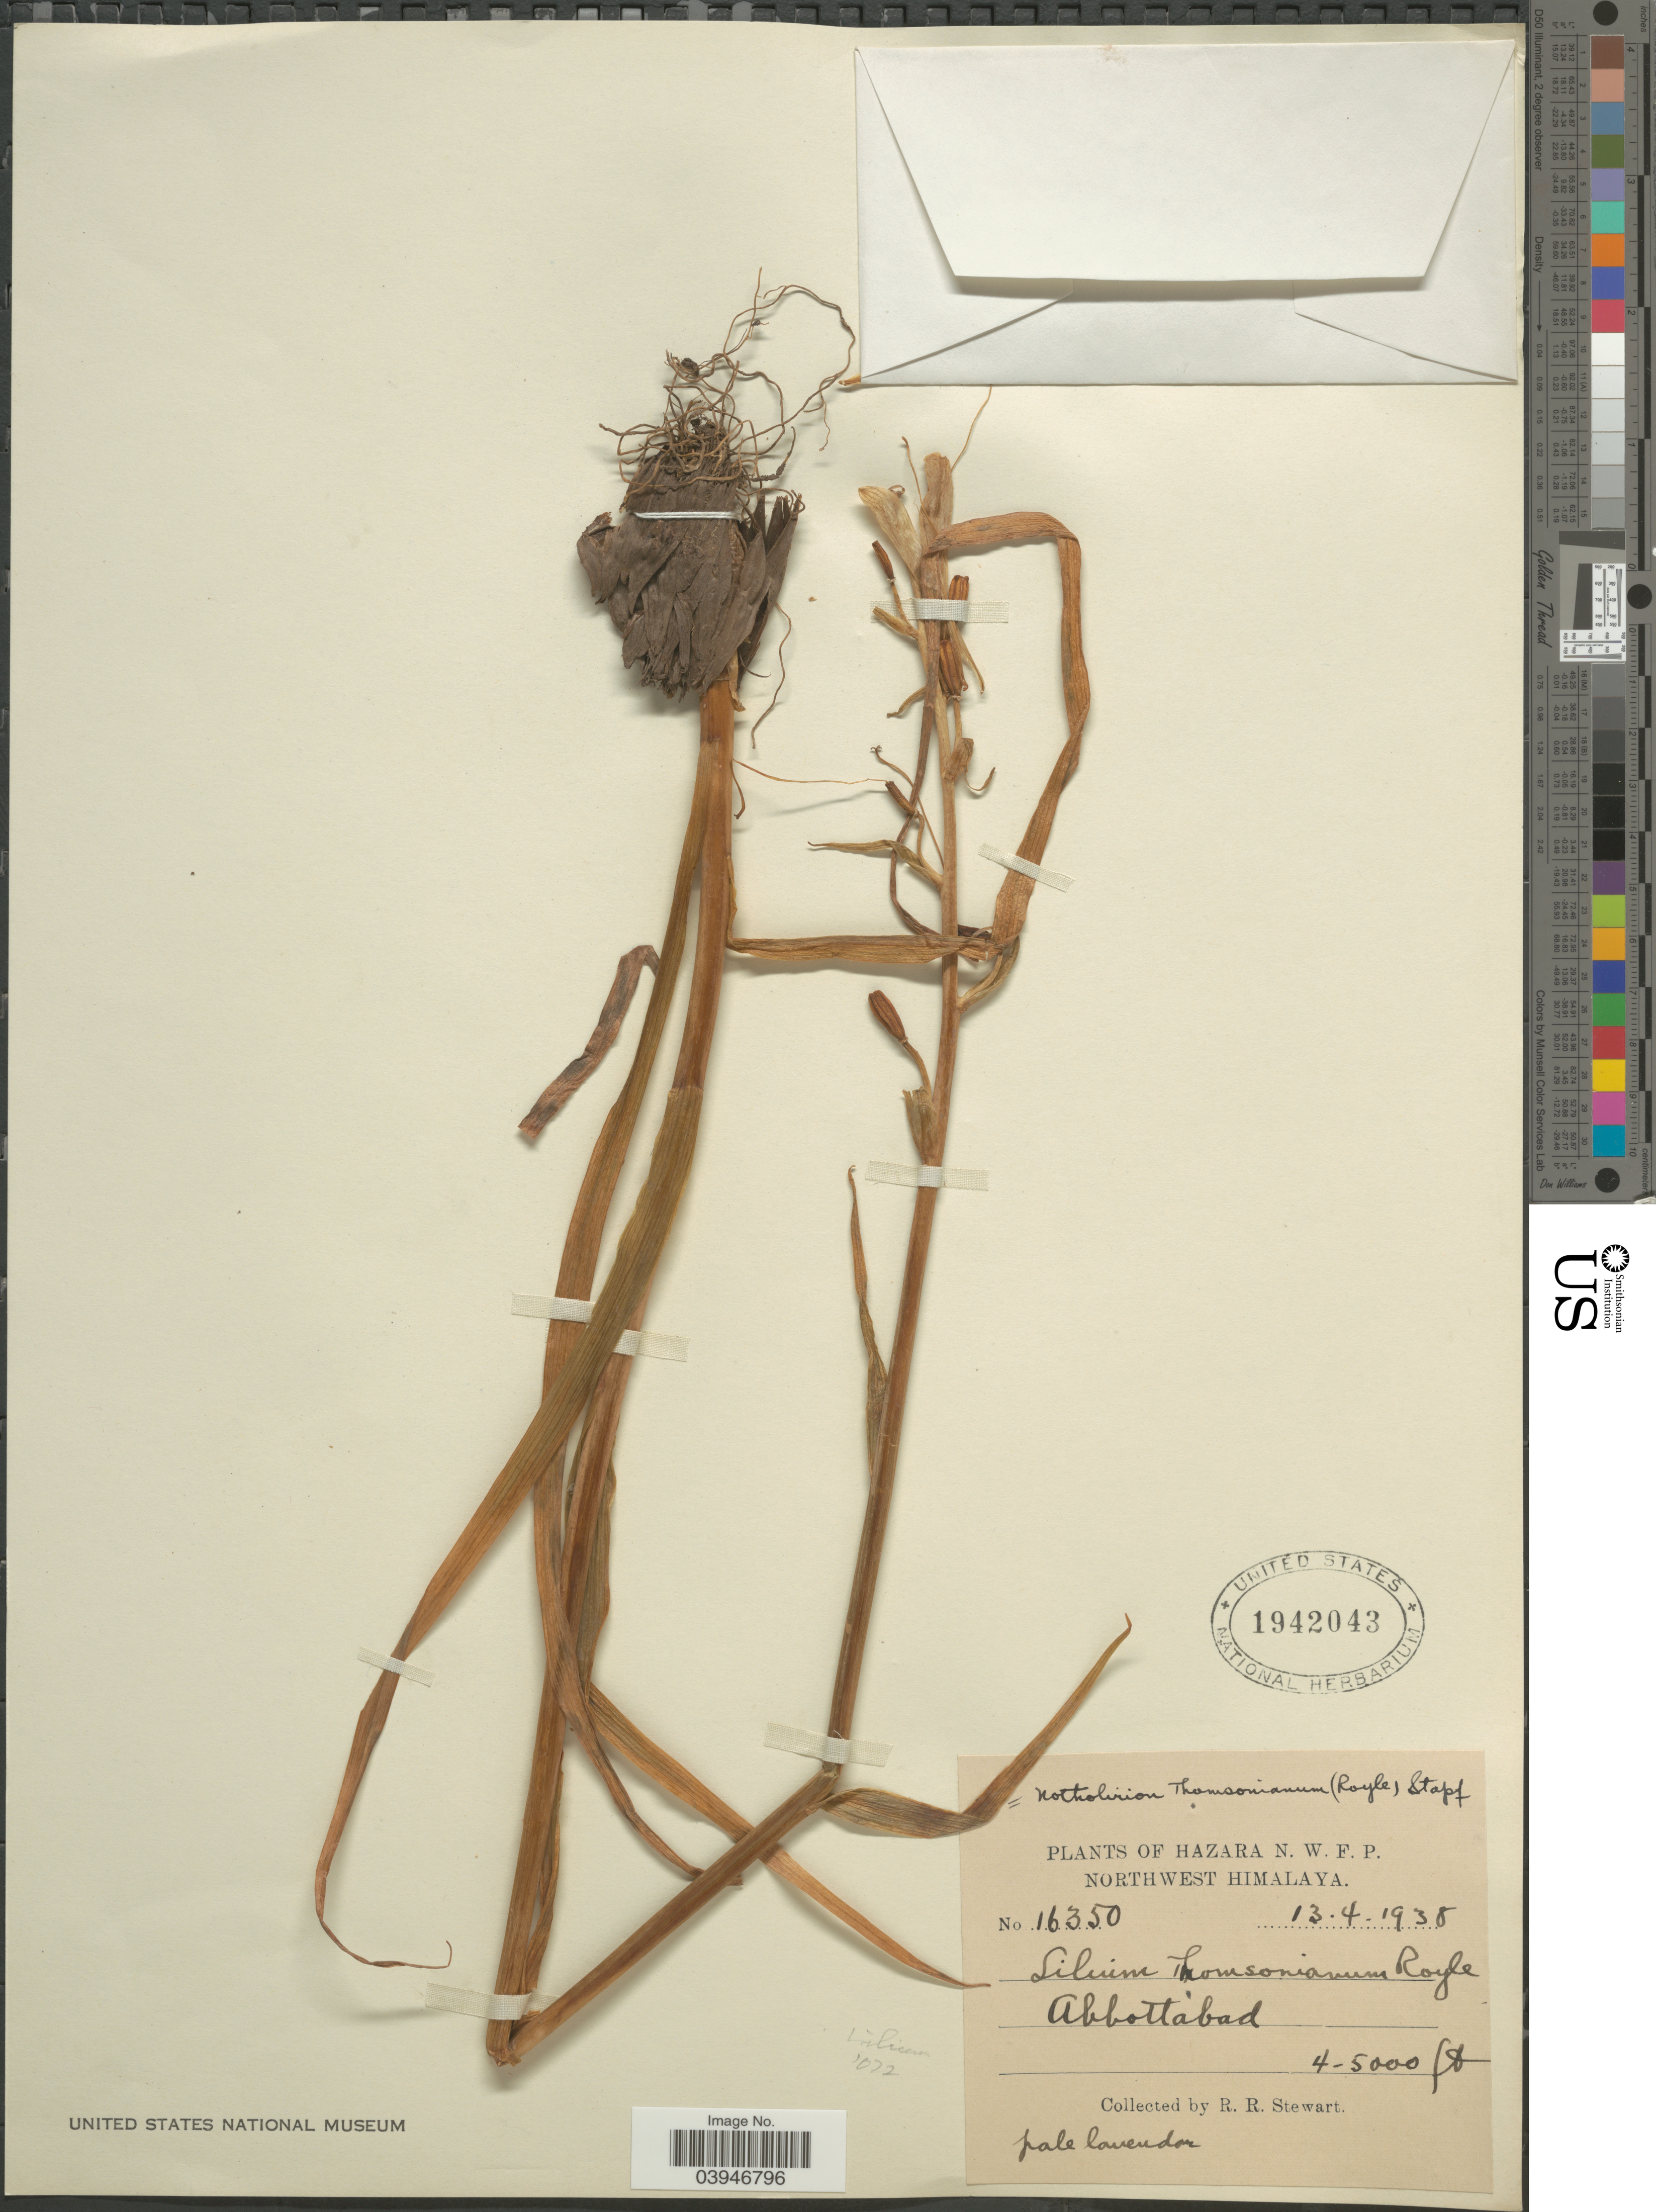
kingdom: Plantae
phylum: Tracheophyta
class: Liliopsida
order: Liliales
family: Liliaceae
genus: Lilium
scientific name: Lilium thomsonianum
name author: Royle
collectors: R. Stewart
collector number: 16350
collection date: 1938-04-13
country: Pakistan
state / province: Khyber Pakhtunkhwa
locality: Hazara N. W. F. P. Northwest Himalaya. Abbottabad.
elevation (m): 1219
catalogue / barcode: US 1942043